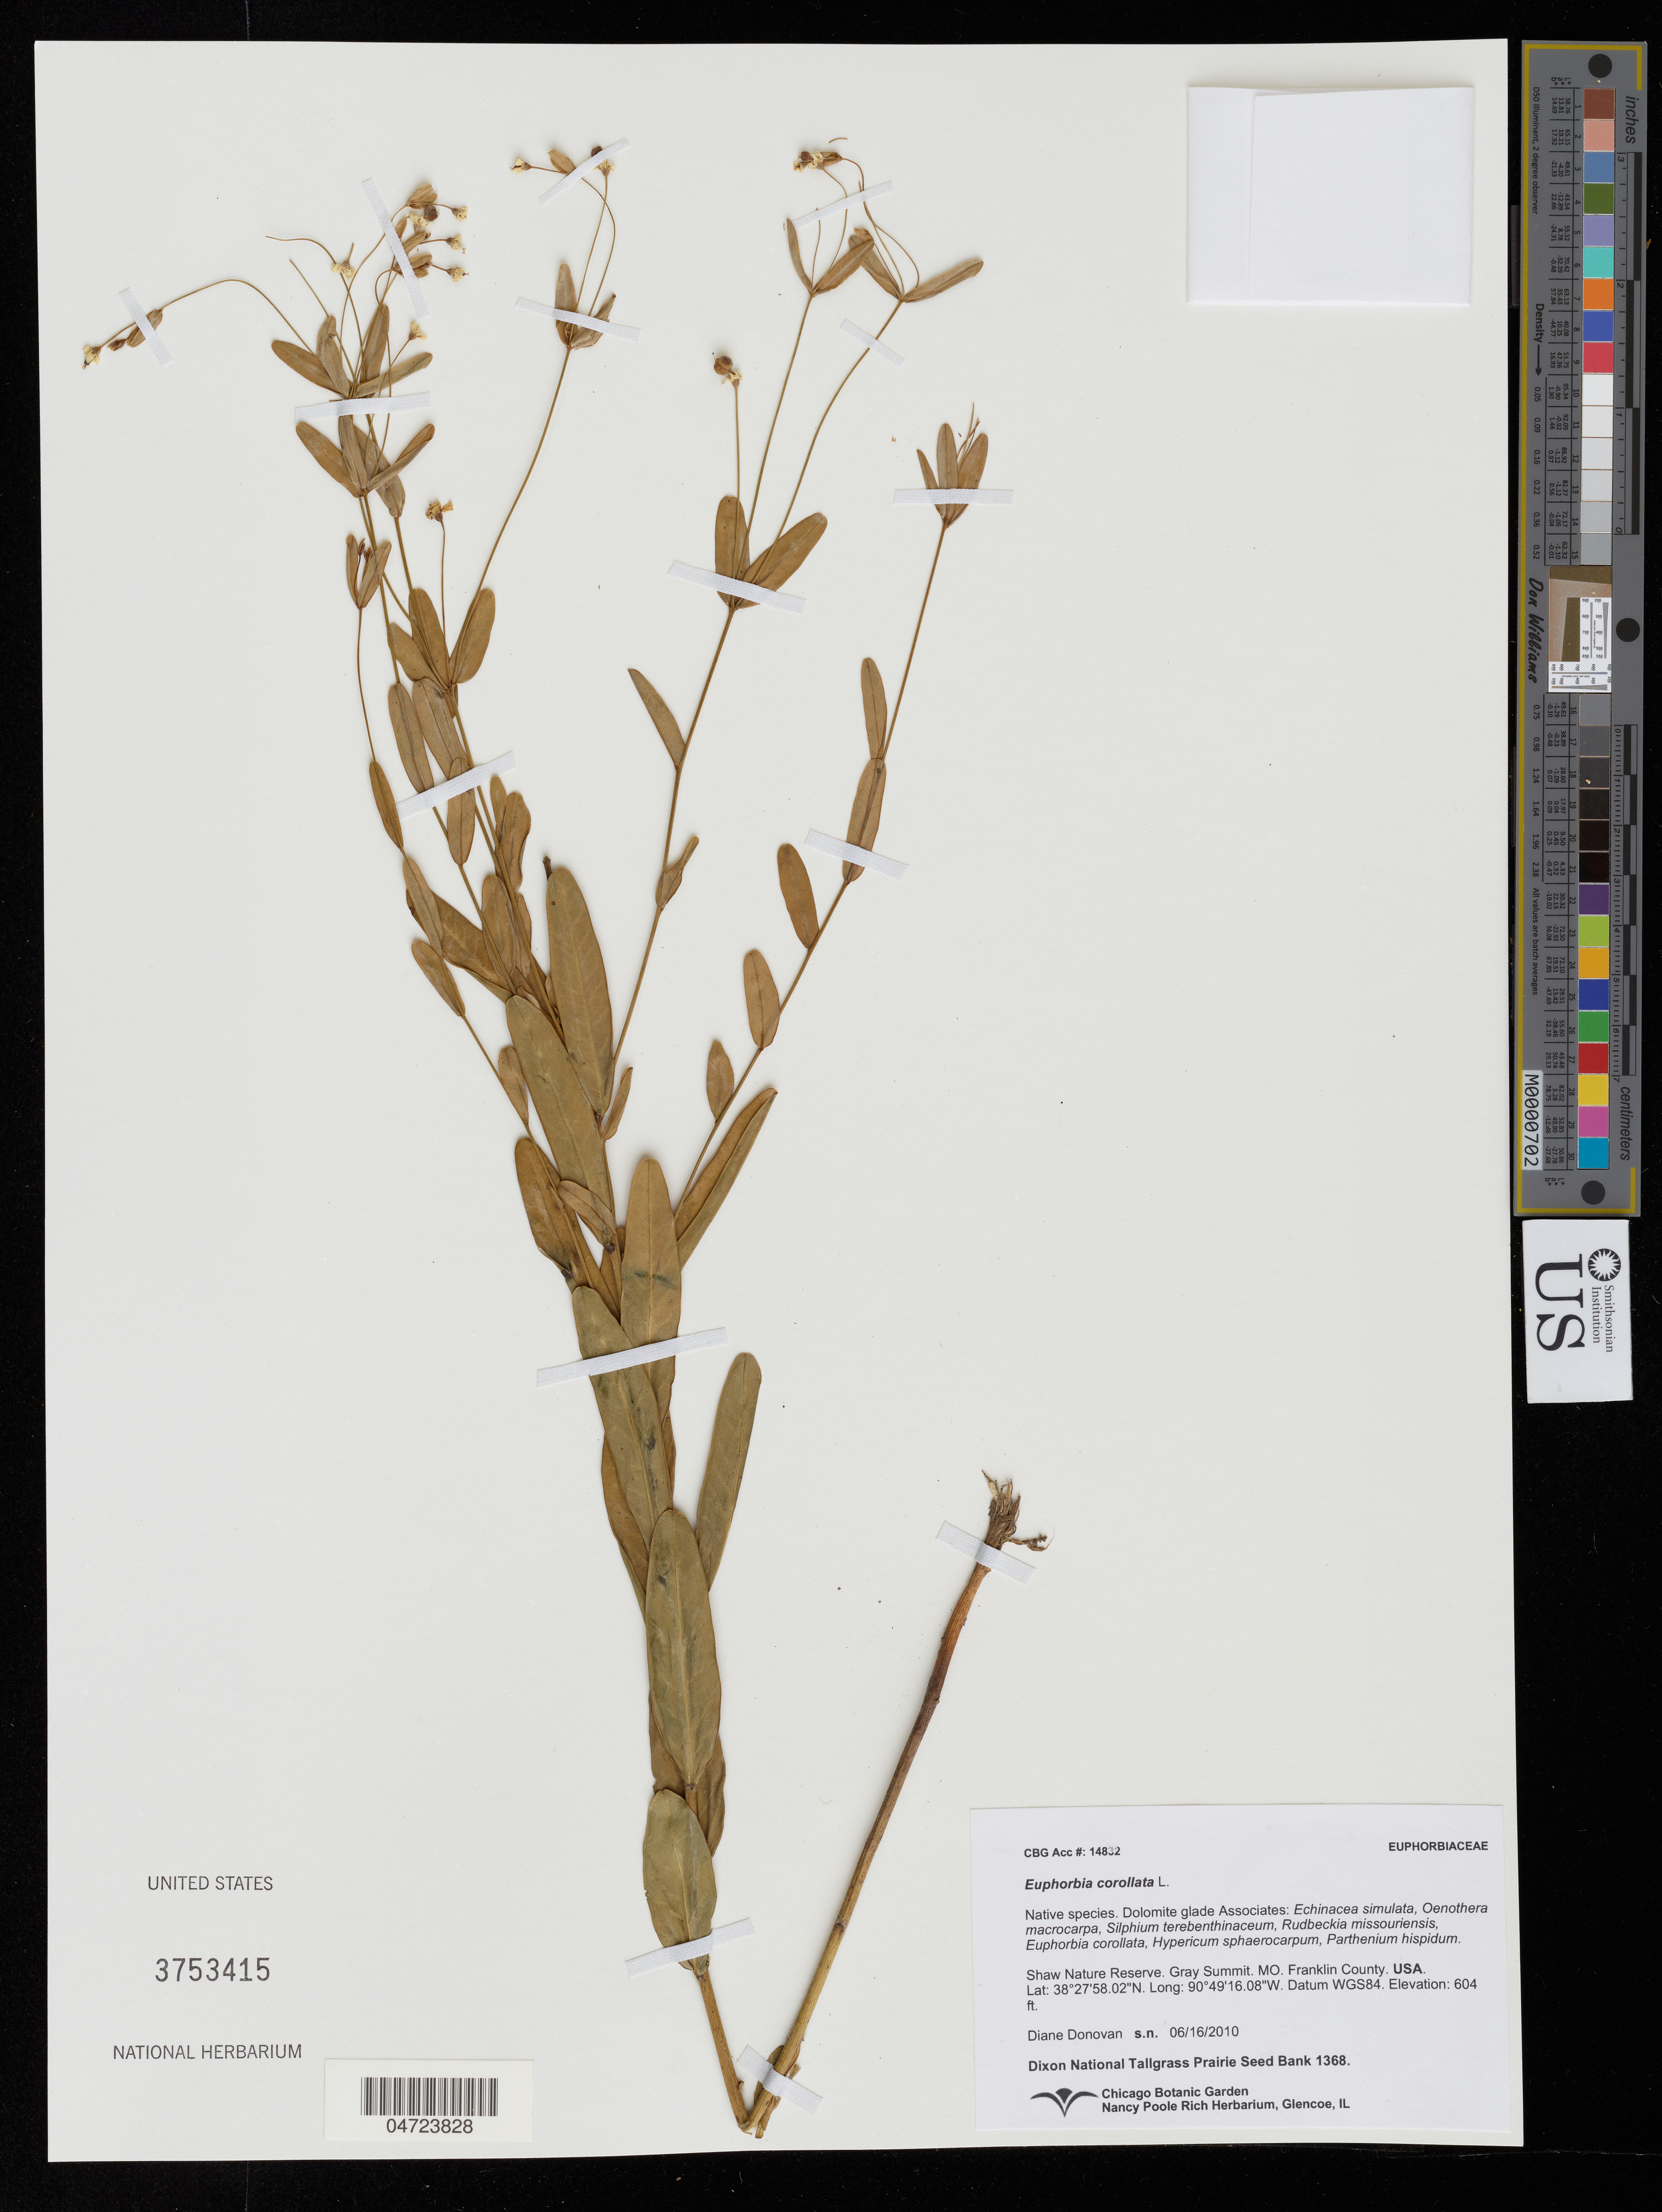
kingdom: Plantae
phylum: Tracheophyta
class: Magnoliopsida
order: Malpighiales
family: Euphorbiaceae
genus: Euphorbia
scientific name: Euphorbia corollata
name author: L.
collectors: D. Donovan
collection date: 2010-06-16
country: United States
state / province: Missouri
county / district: Franklin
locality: Shaw Nature Reserve. Gray Summit. MO. Franklin County.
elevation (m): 184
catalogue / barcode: US 3753415